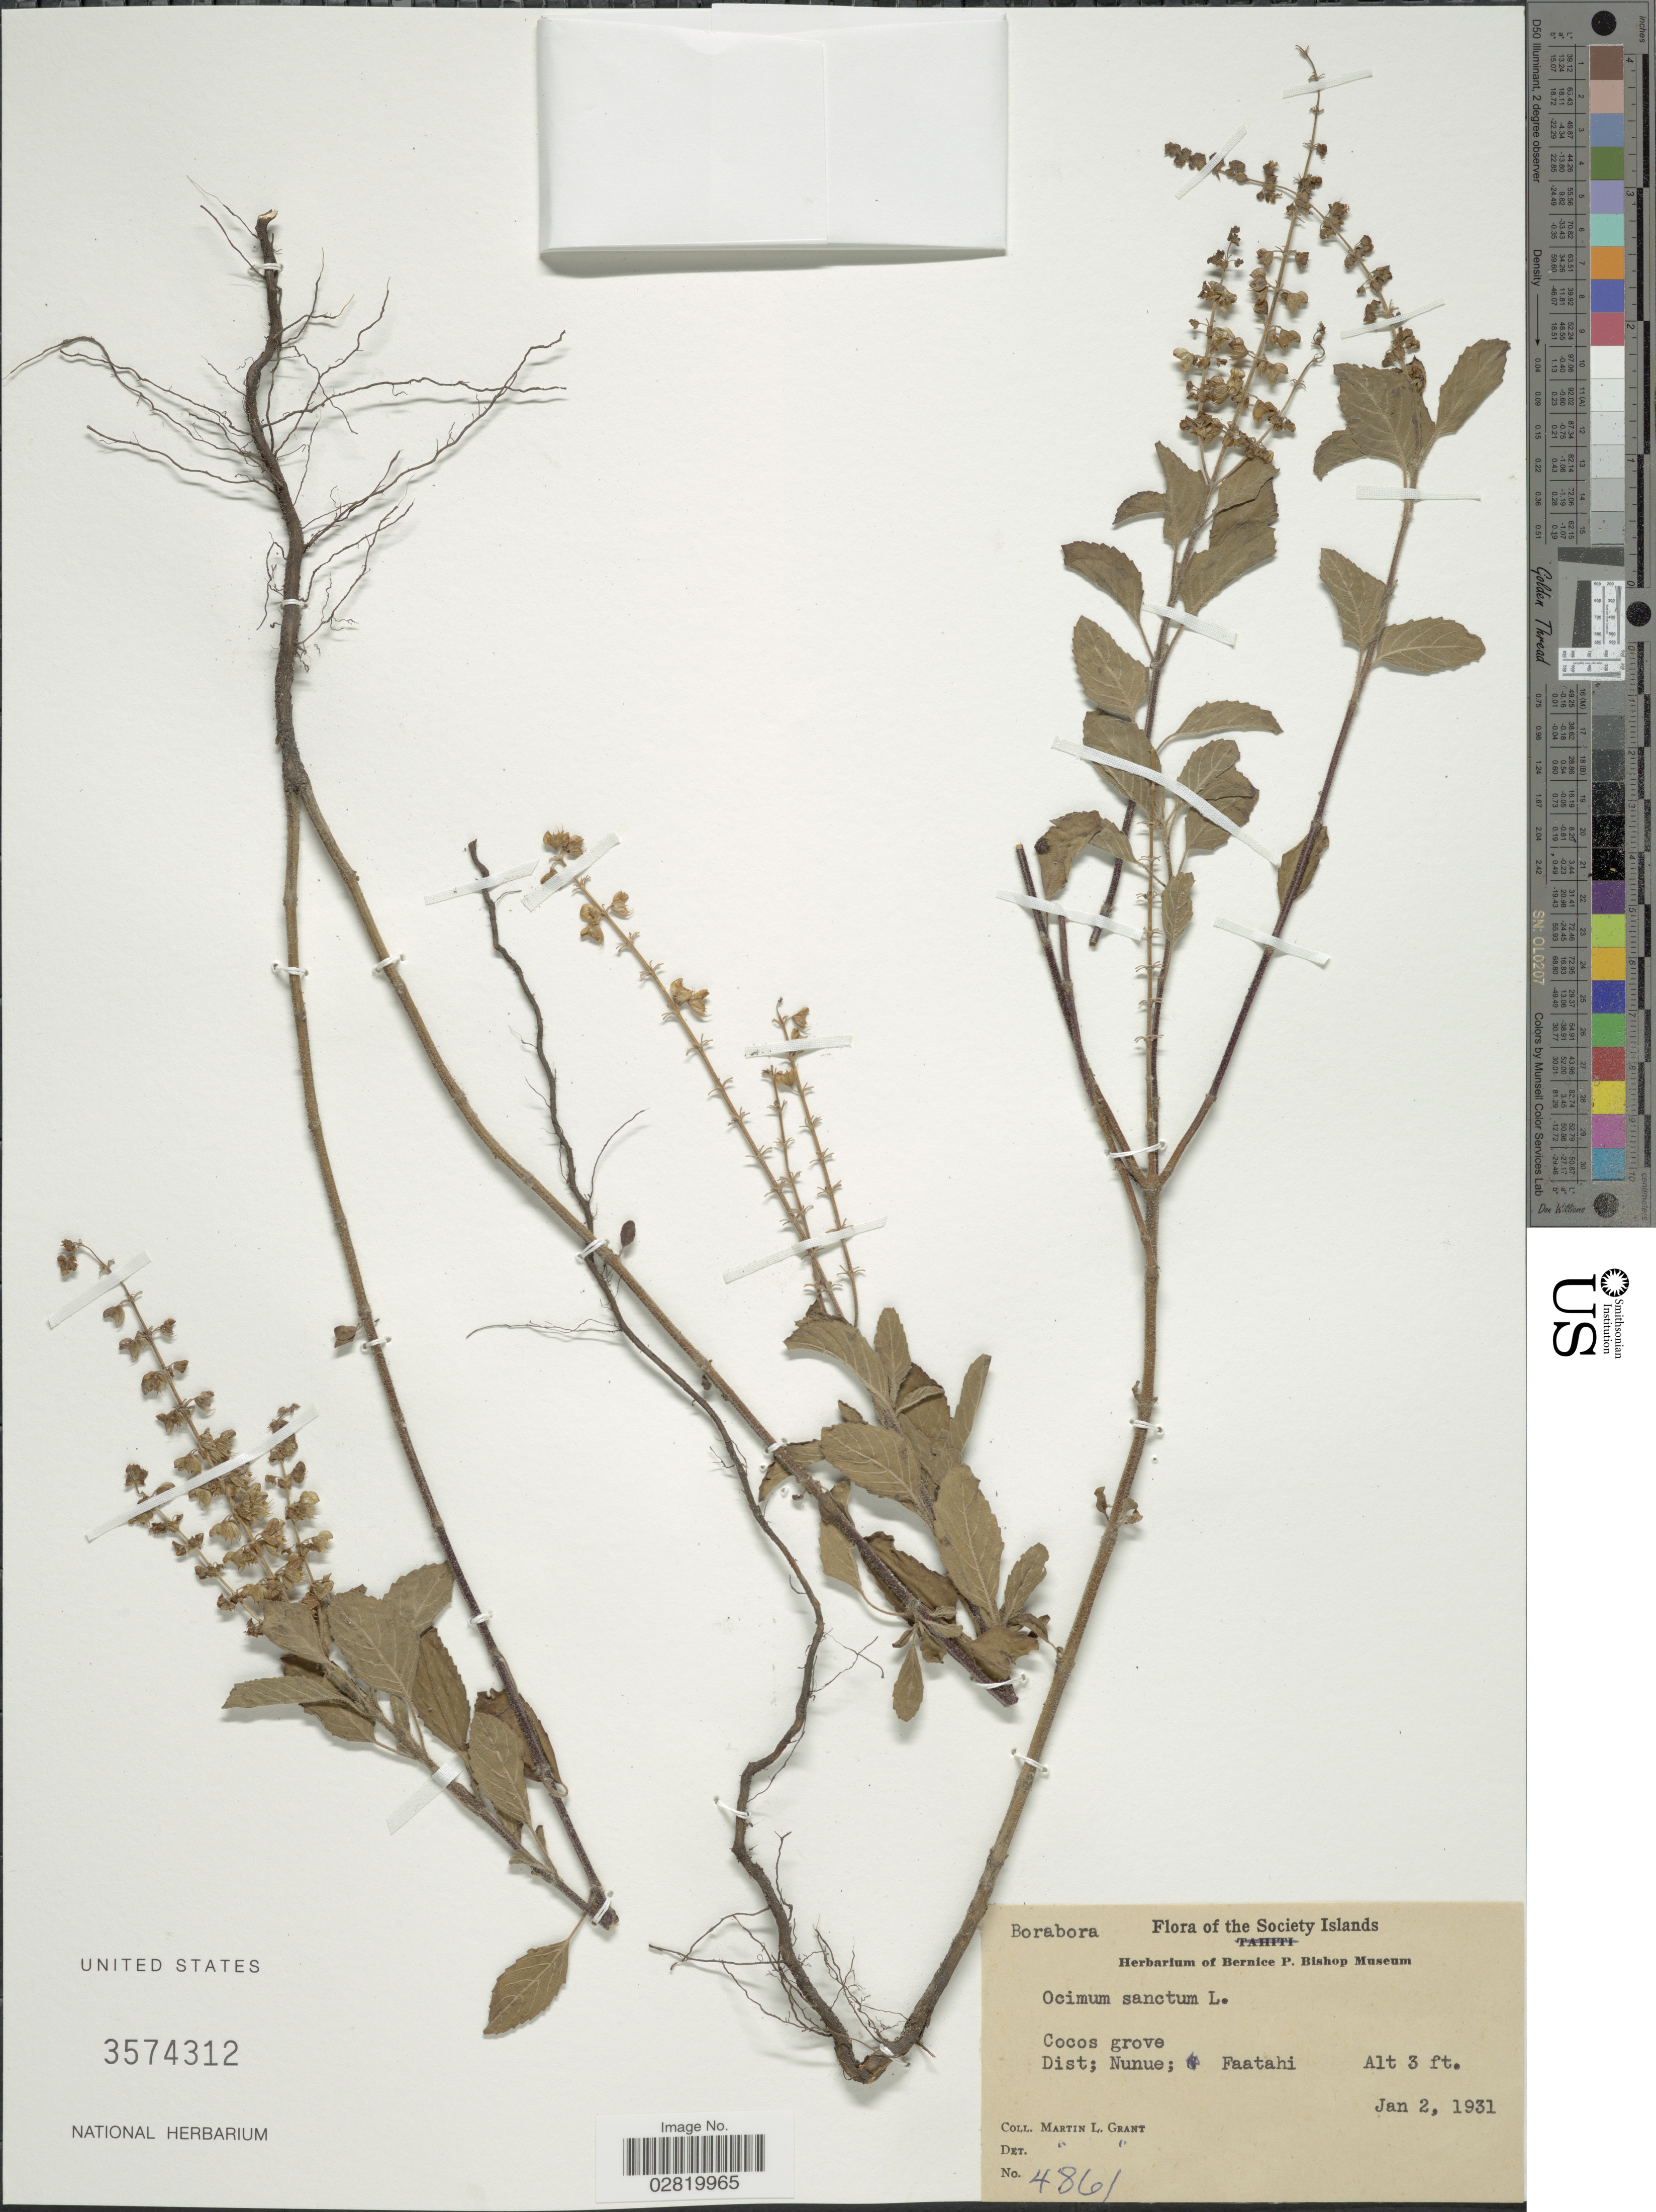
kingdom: Plantae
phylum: Tracheophyta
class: Magnoliopsida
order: Lamiales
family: Lamiaceae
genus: Ocimum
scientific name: Ocimum tenuiflorum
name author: L.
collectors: M. L. Grant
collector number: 4861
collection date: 1931-01-02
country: French Polynesia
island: Bora Bora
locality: The Society Islands, Bora Bora, Cocos grove, Dist; Nunue; Faatahi.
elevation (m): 1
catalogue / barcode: US 3574312